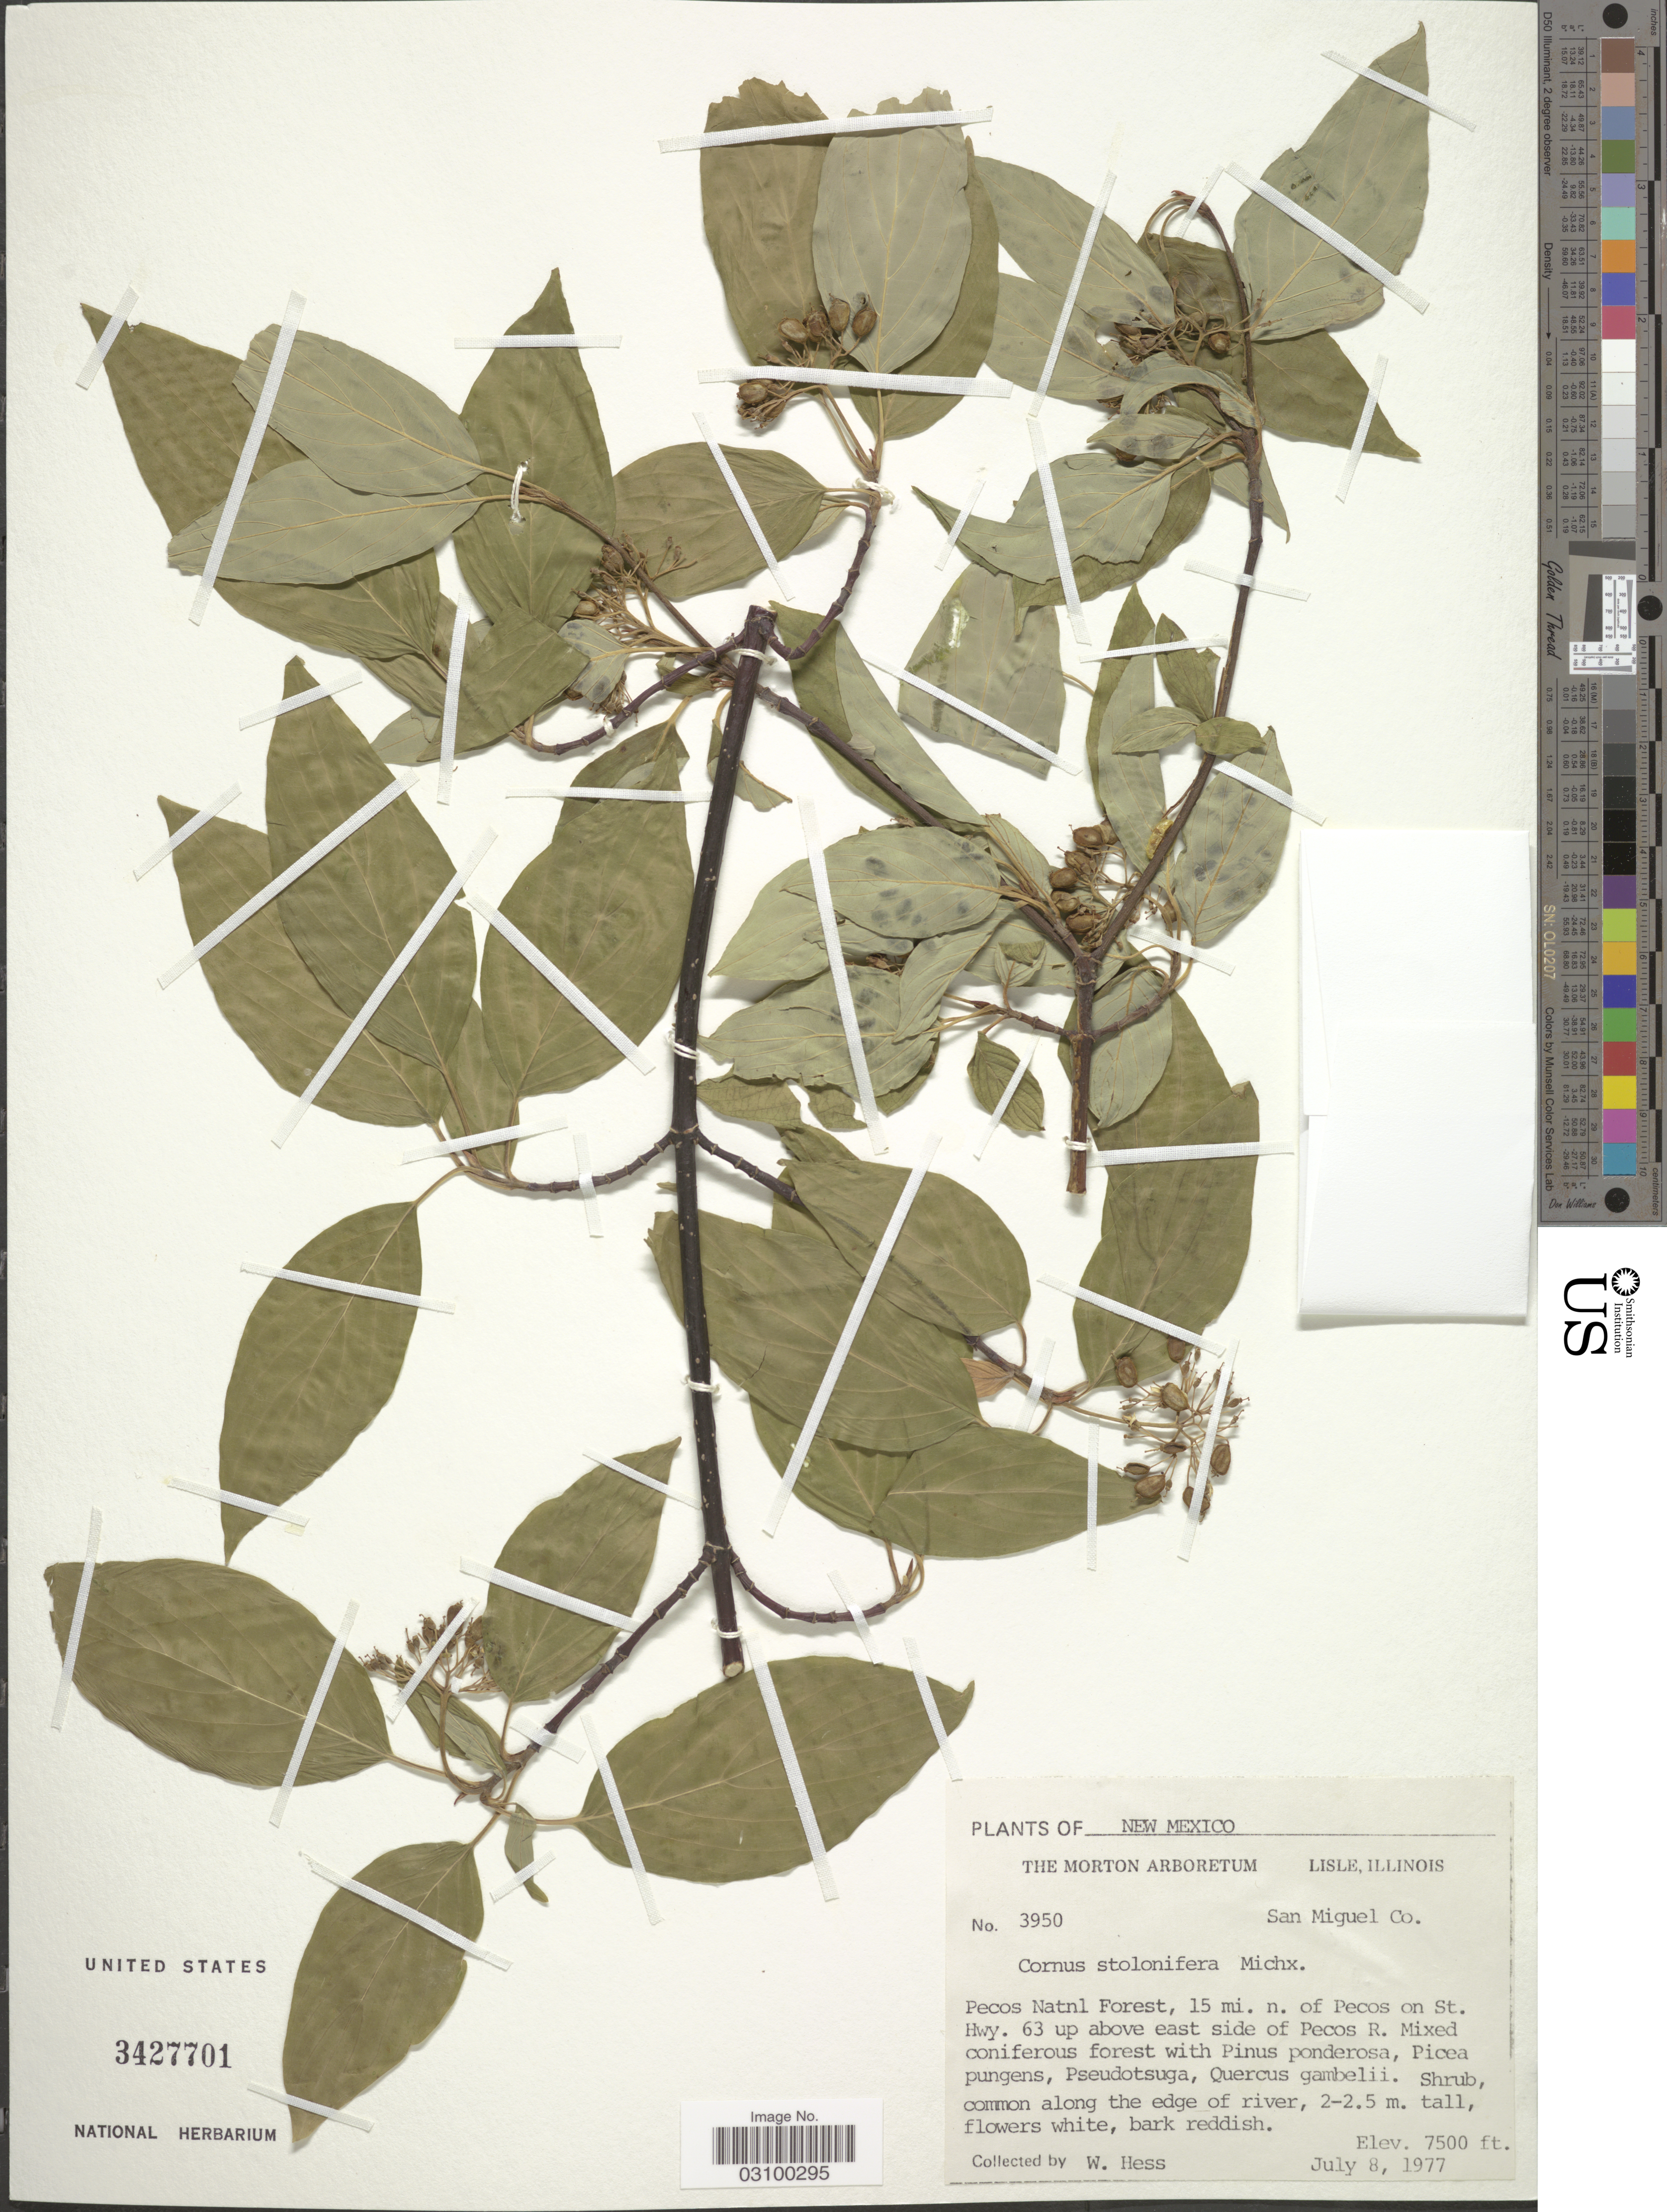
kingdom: Plantae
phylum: Tracheophyta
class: Magnoliopsida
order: Cornales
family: Cornaceae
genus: Cornus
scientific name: Cornus sericea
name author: L.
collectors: W. Hess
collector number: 3950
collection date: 1977-07-08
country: United States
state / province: New Mexico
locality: San Miguel Co. Pecos Natnl Forest, 15 mi. n. of Pecos on St. Hwy. 63 up above east side of Pecos R.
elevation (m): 2286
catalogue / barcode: US 3427701